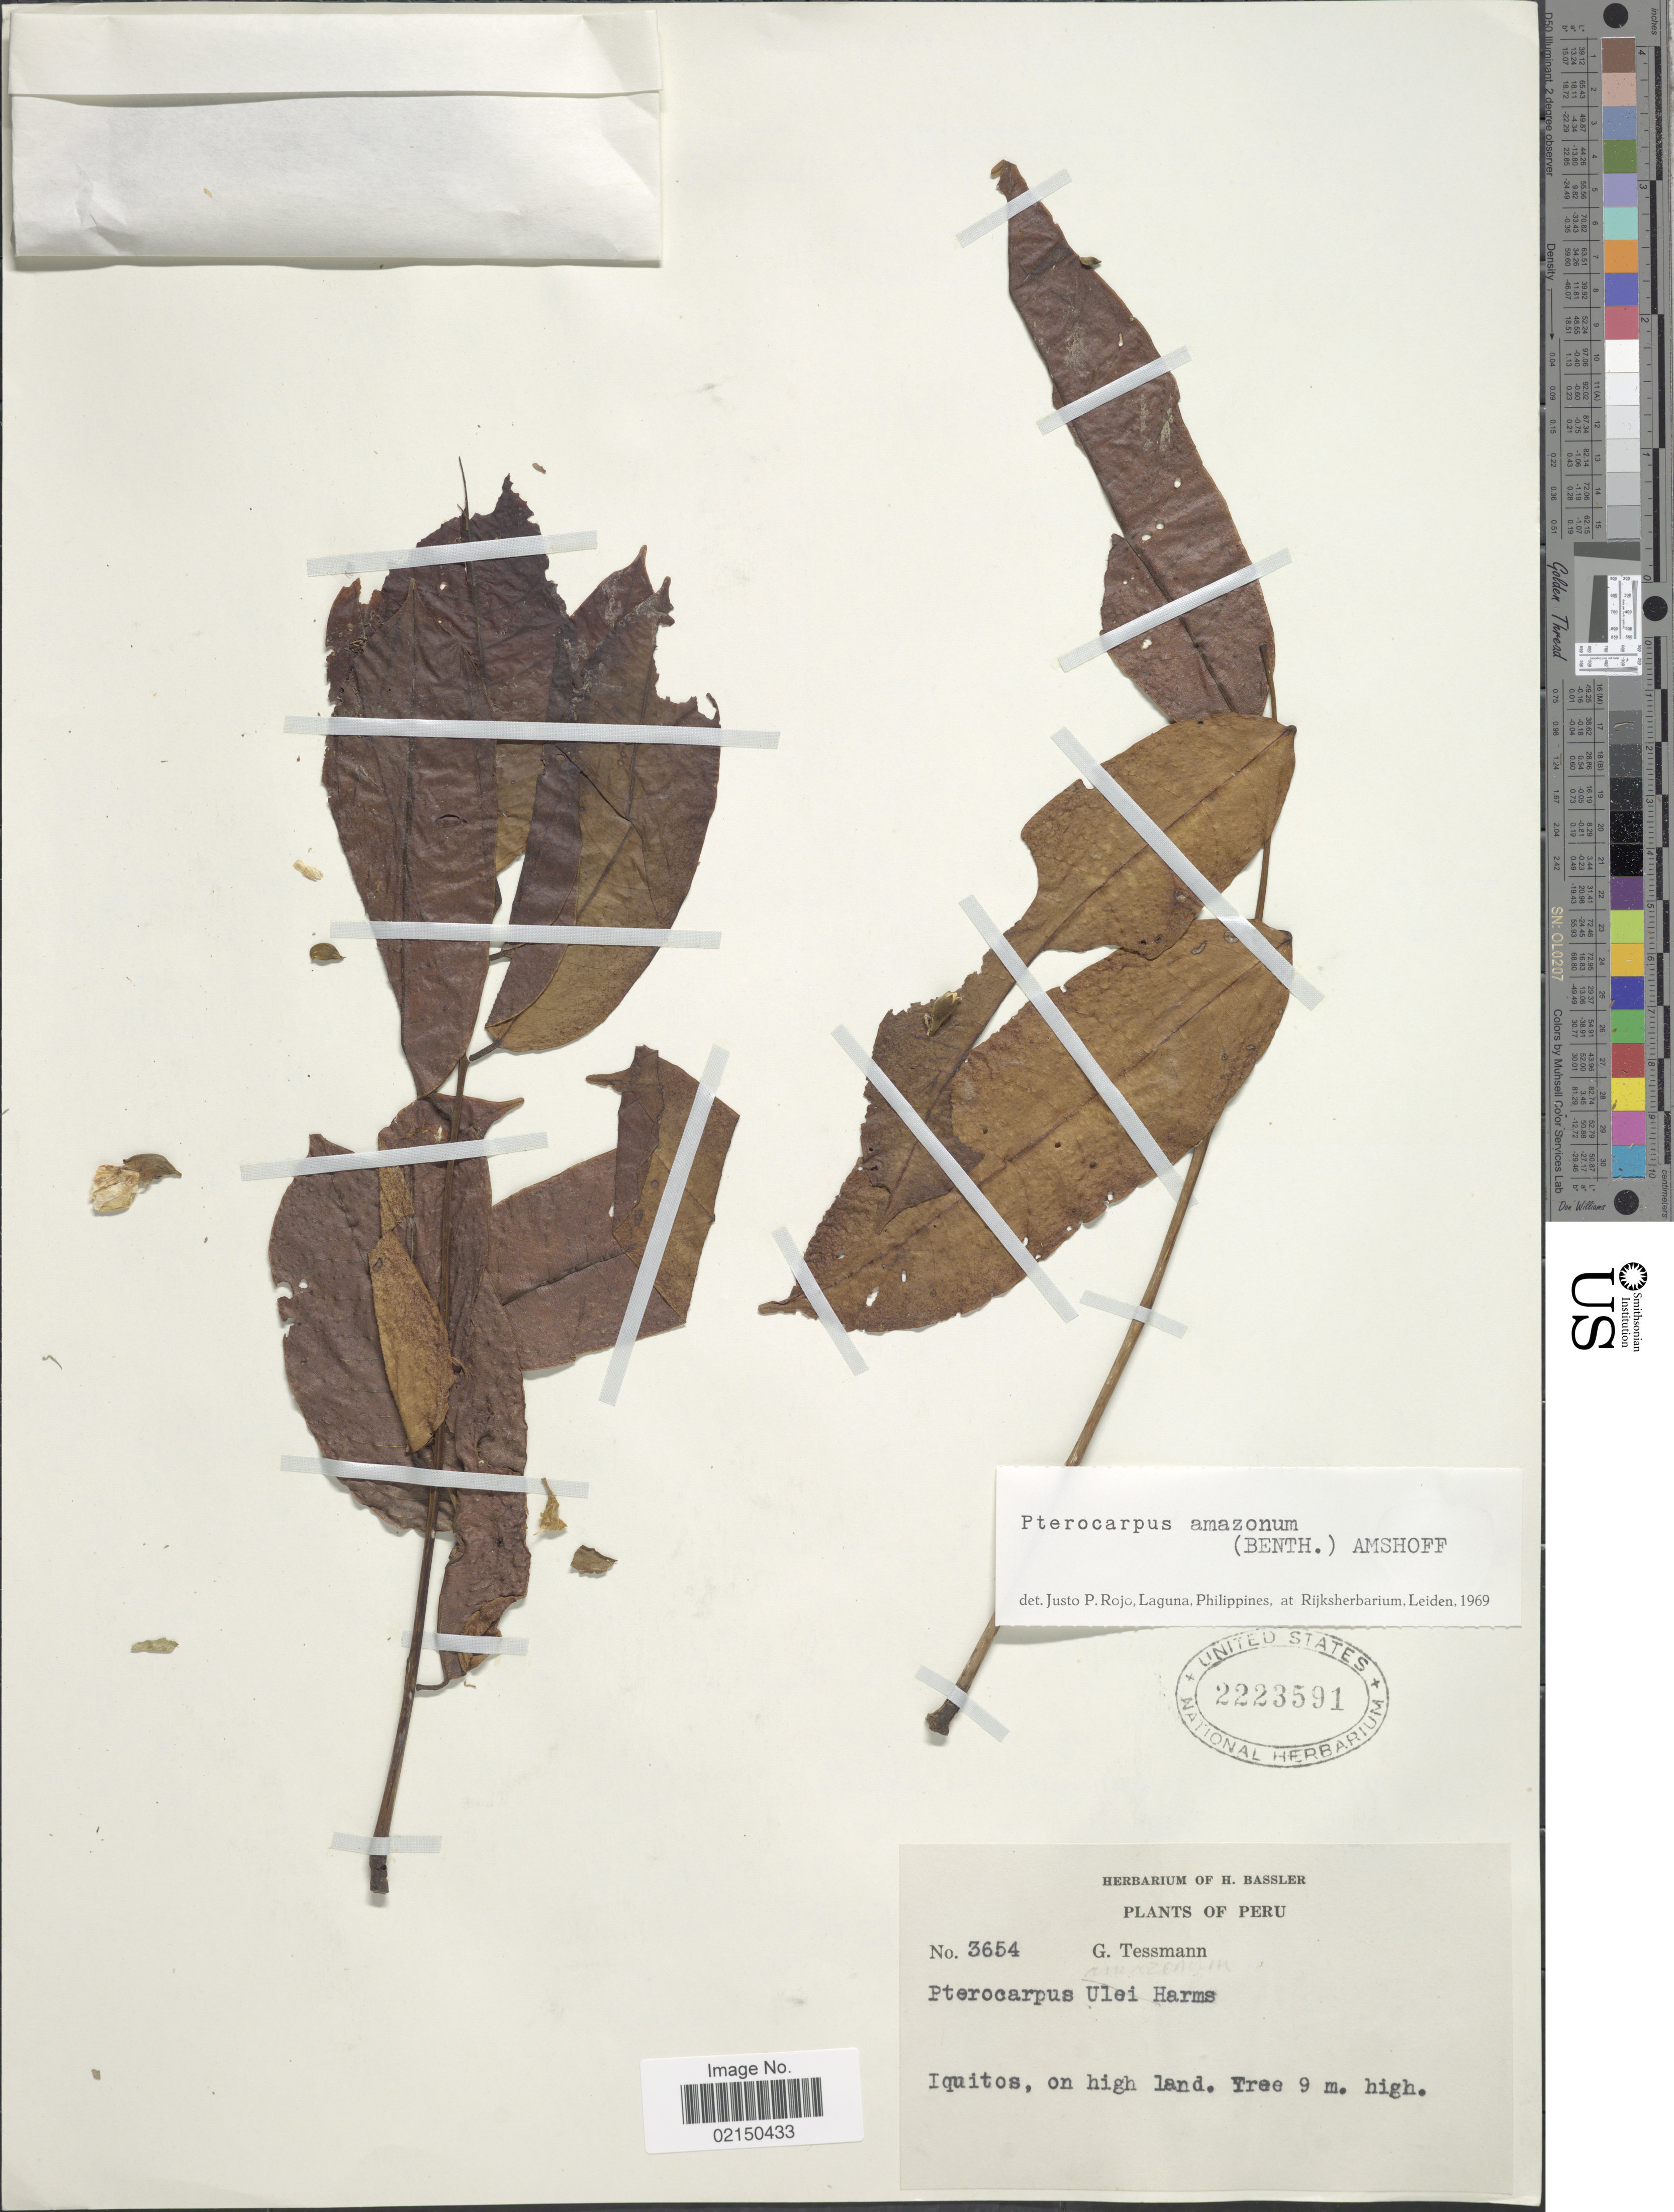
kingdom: Plantae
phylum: Tracheophyta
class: Magnoliopsida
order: Fabales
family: Fabaceae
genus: Pterocarpus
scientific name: Pterocarpus amazonum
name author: (Benth.) Amshoff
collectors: G. Tessmann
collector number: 3654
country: Peru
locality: Iquitos, on high land.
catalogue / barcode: US 2223591